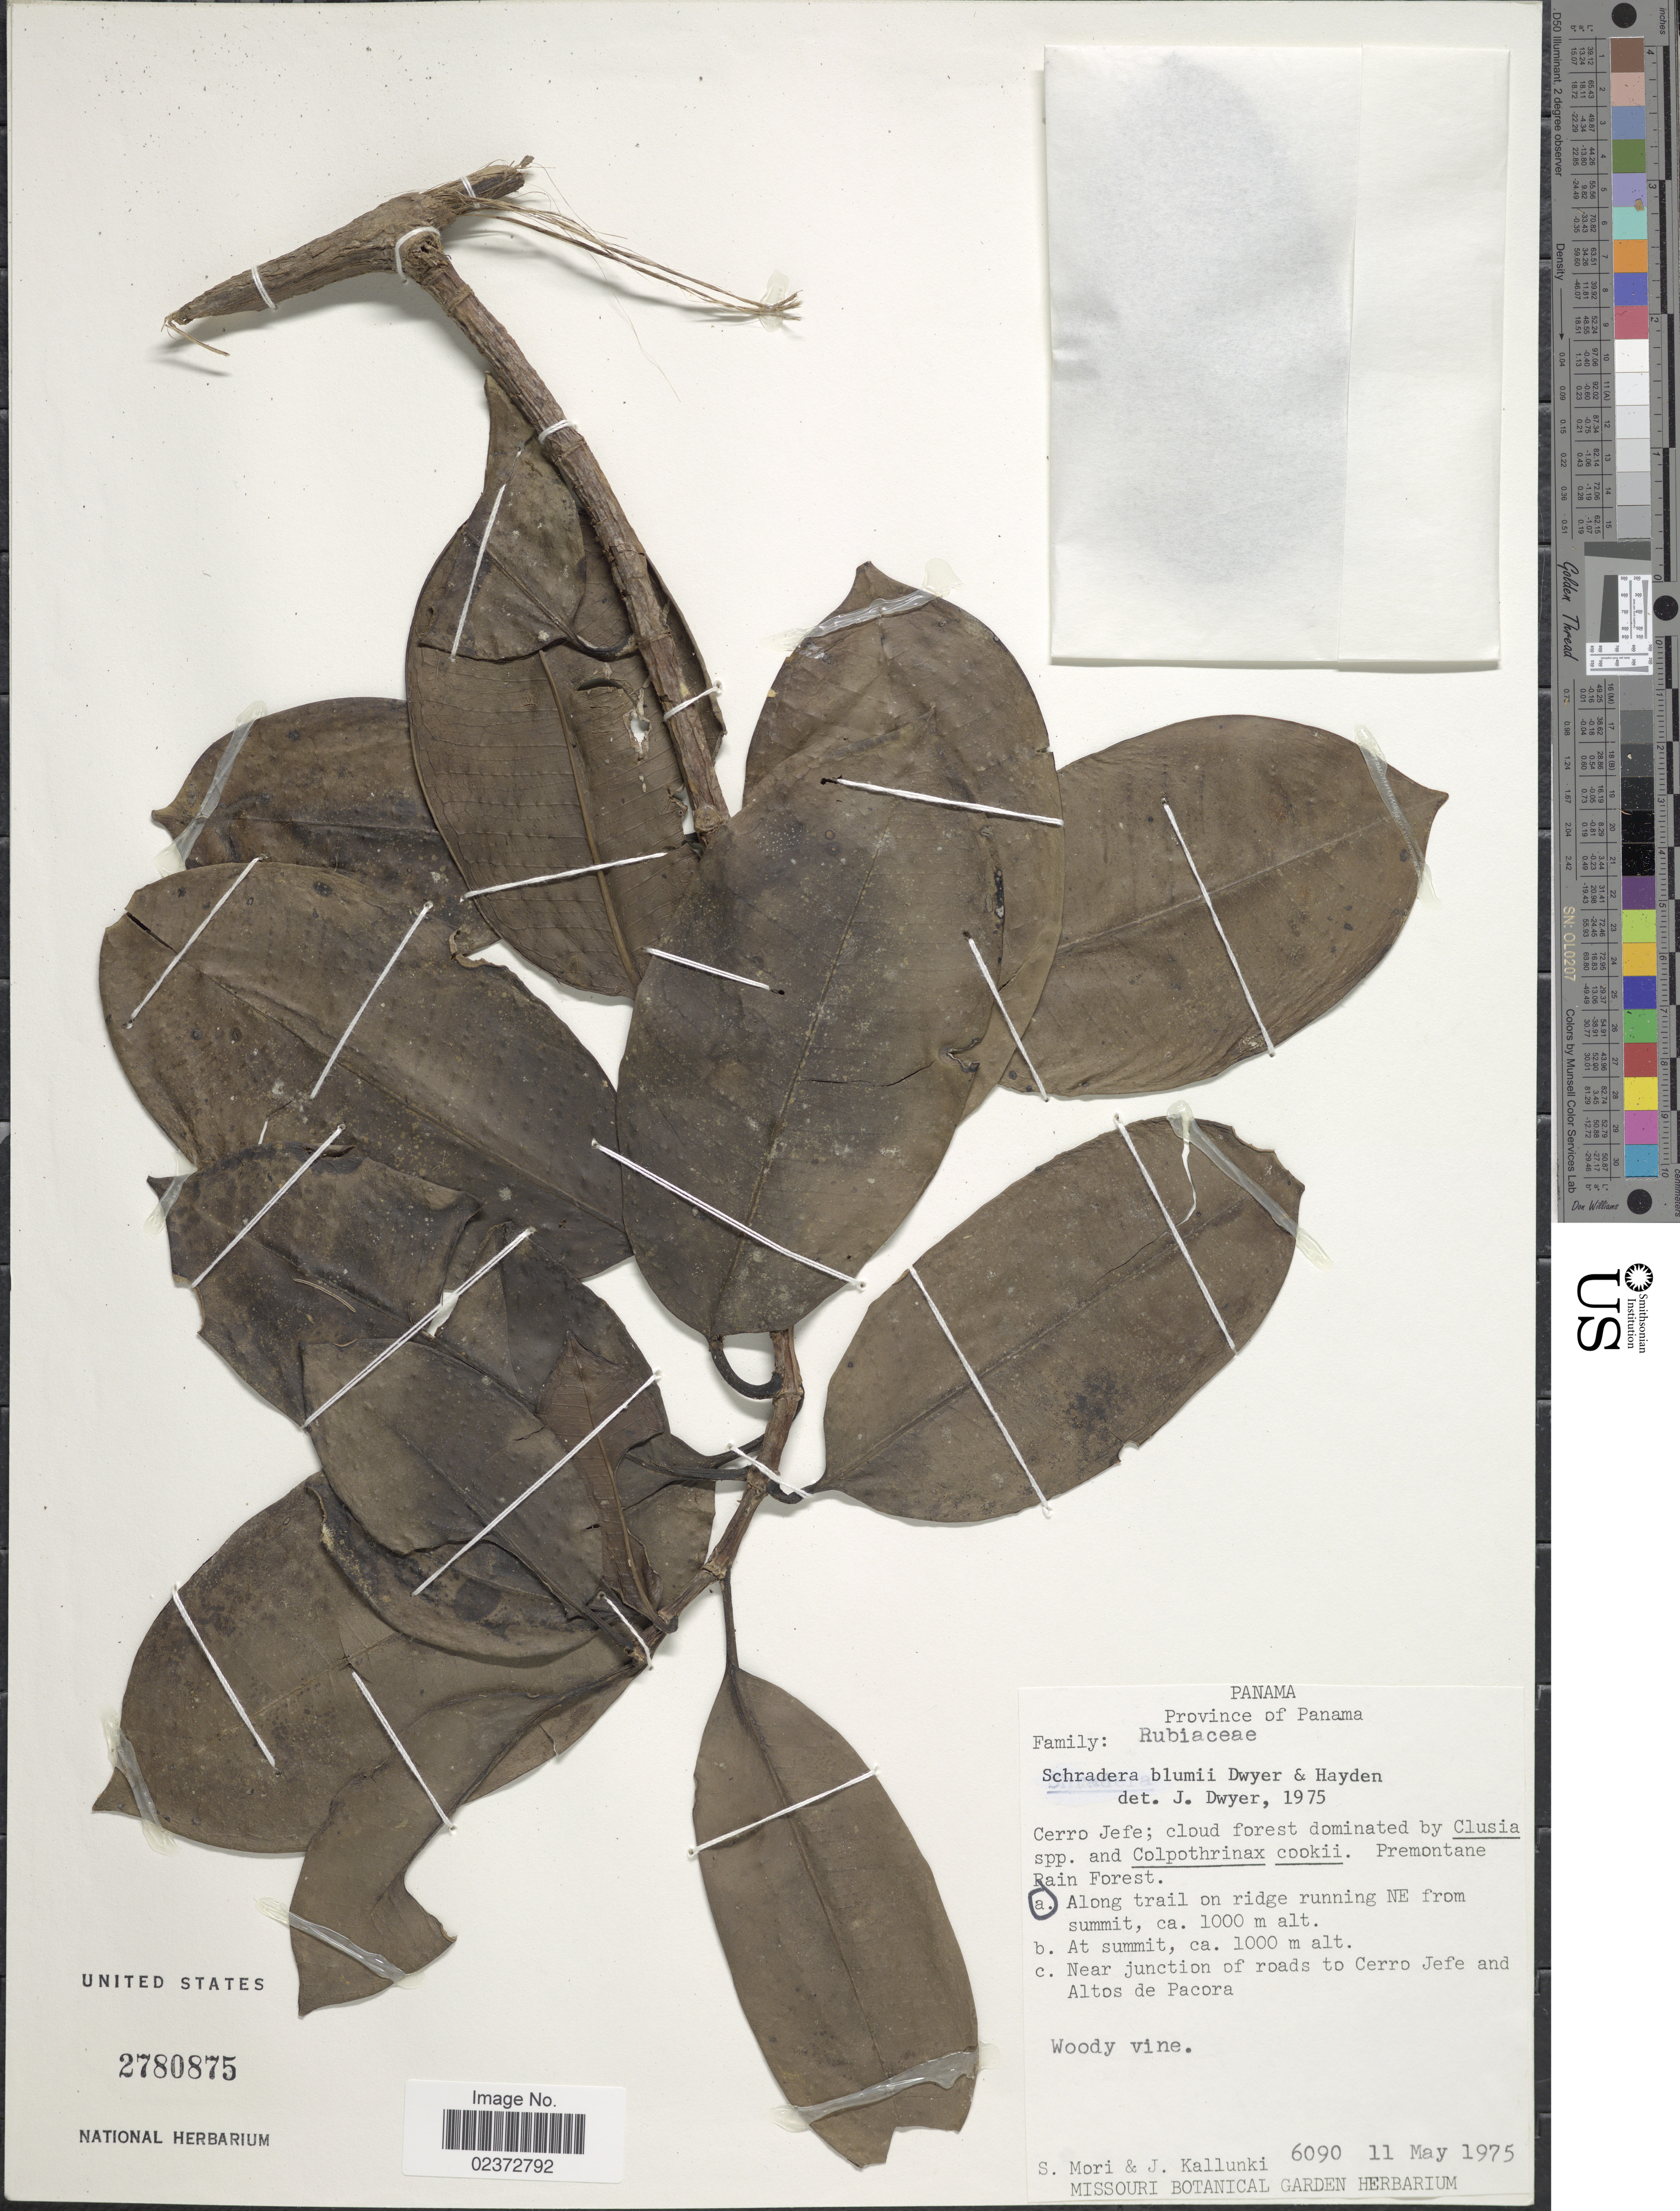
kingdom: Plantae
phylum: Tracheophyta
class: Magnoliopsida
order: Gentianales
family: Rubiaceae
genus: Schradera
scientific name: Schradera blumei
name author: Dwyer & M.V. Hayden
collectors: S. Mori & J. Kallunki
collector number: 6090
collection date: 1975-05-11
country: Panama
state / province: Panamá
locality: Cerro Jefe; cloud forest, Along trail on ridge running NE from summit.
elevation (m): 1000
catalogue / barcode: US 2780875